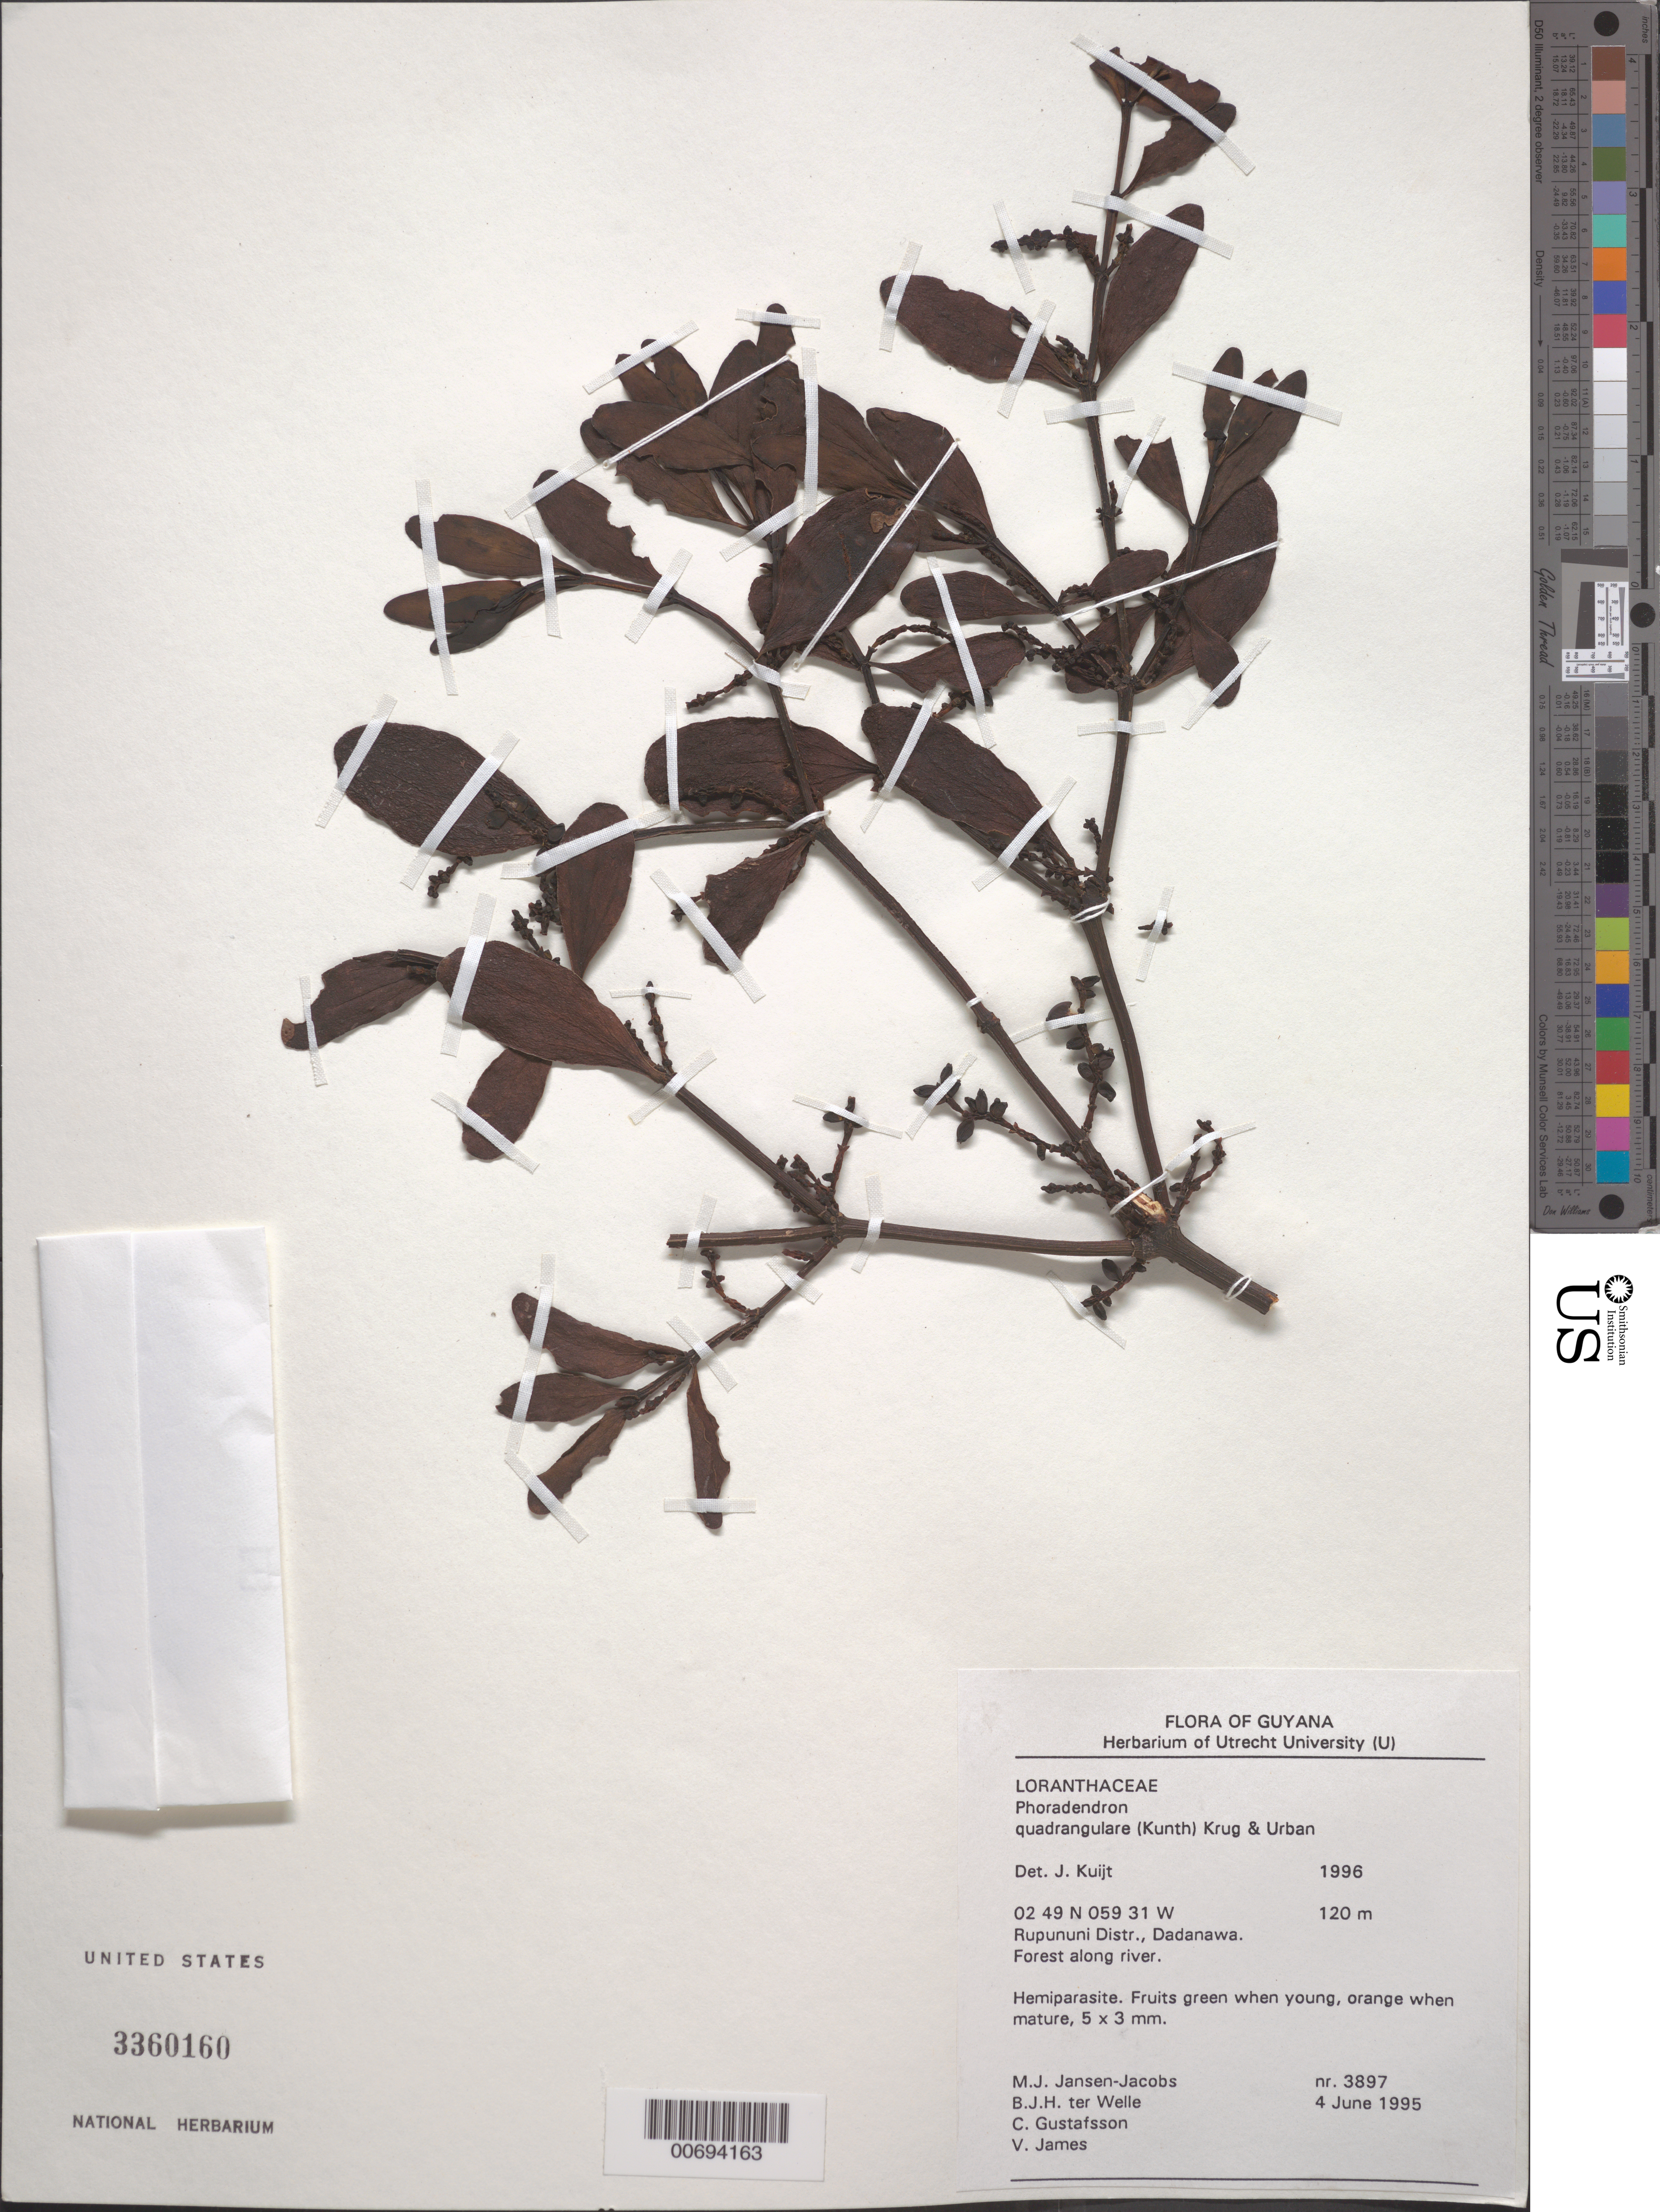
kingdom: Plantae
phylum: Tracheophyta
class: Magnoliopsida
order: Santalales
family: Viscaceae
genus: Phoradendron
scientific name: Phoradendron quadrangulare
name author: (Kunth) Griseb.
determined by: Kuijt, Job, (CANADA)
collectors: M. J. Jansen-Jacobs, B. Welle, C. G. Gustafsson & V. James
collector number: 3897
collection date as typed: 4-Jun-95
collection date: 1995-06-04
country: Guyana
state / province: U. Takutu-U. Essequibo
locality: Dadanawa, Rupununi River, Rupununi District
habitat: Forest along river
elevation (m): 120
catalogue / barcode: US 3360160